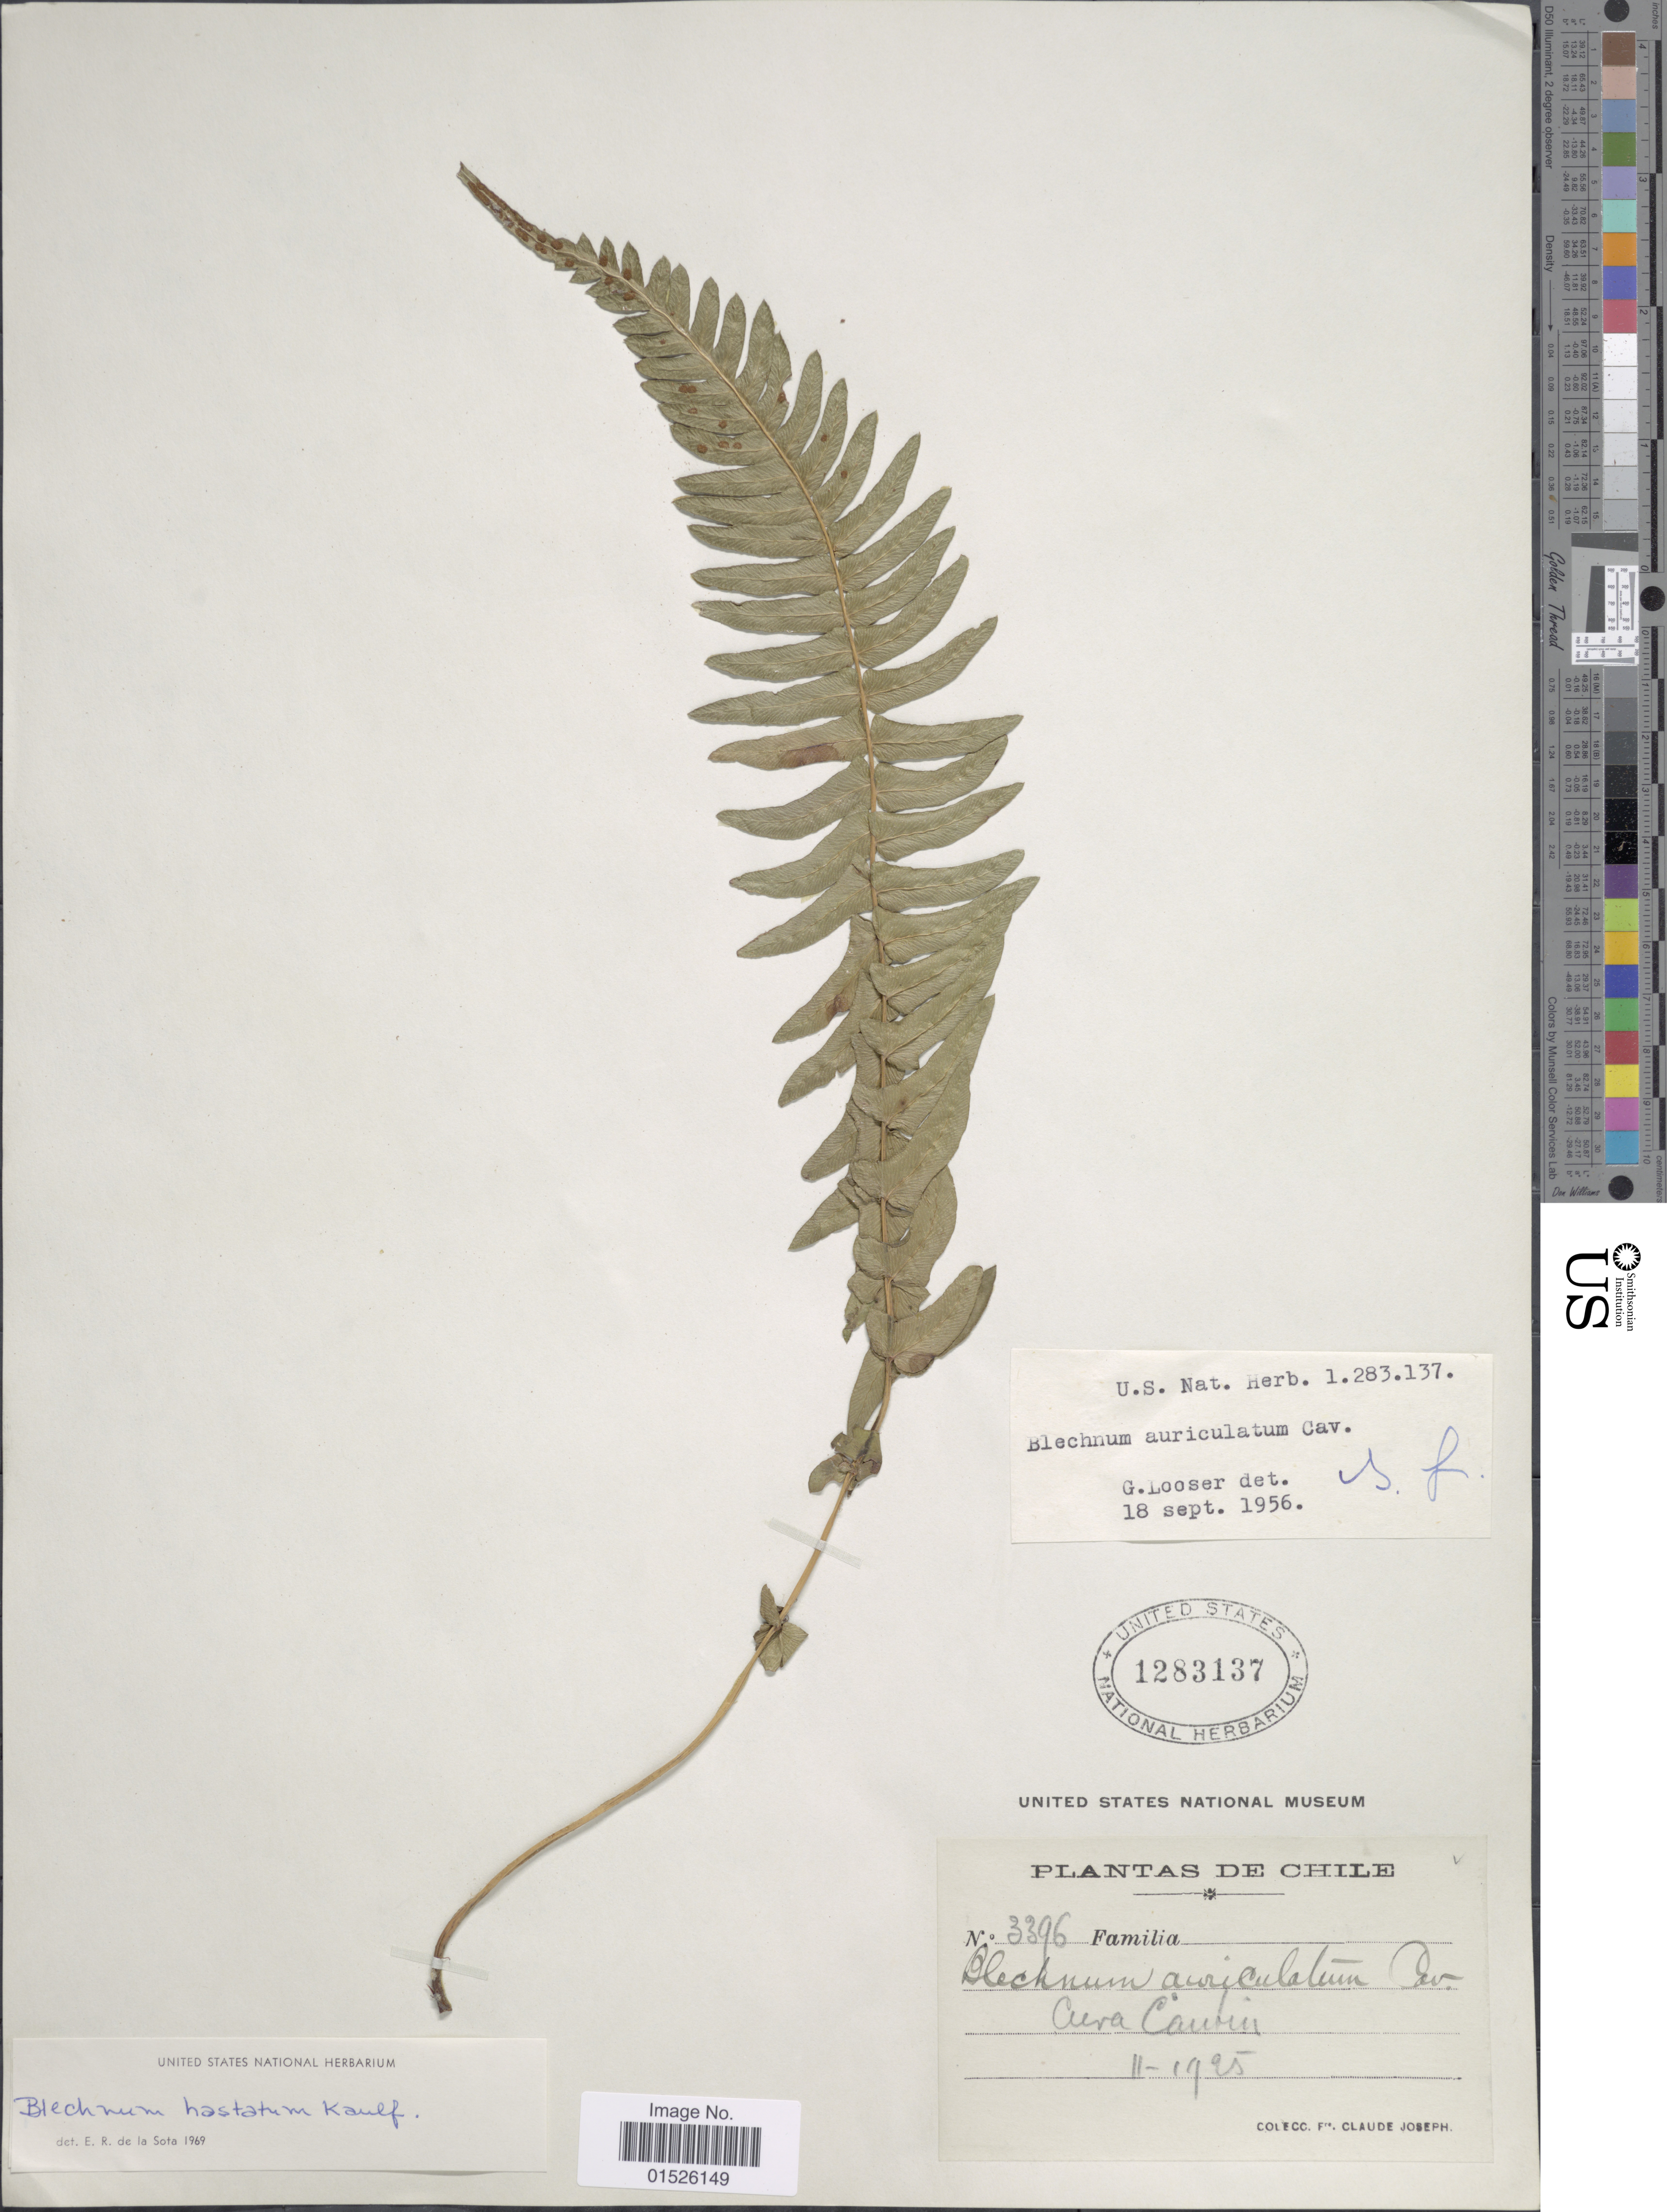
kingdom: Plantae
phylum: Tracheophyta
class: Polypodiopsida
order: Polypodiales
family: Blechnaceae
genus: Blechnum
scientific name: Blechnum hastatum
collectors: Frere Claude Joseph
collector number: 3396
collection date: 1925-11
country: Chile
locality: Chile, Cura Cautin.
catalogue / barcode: US 1283137